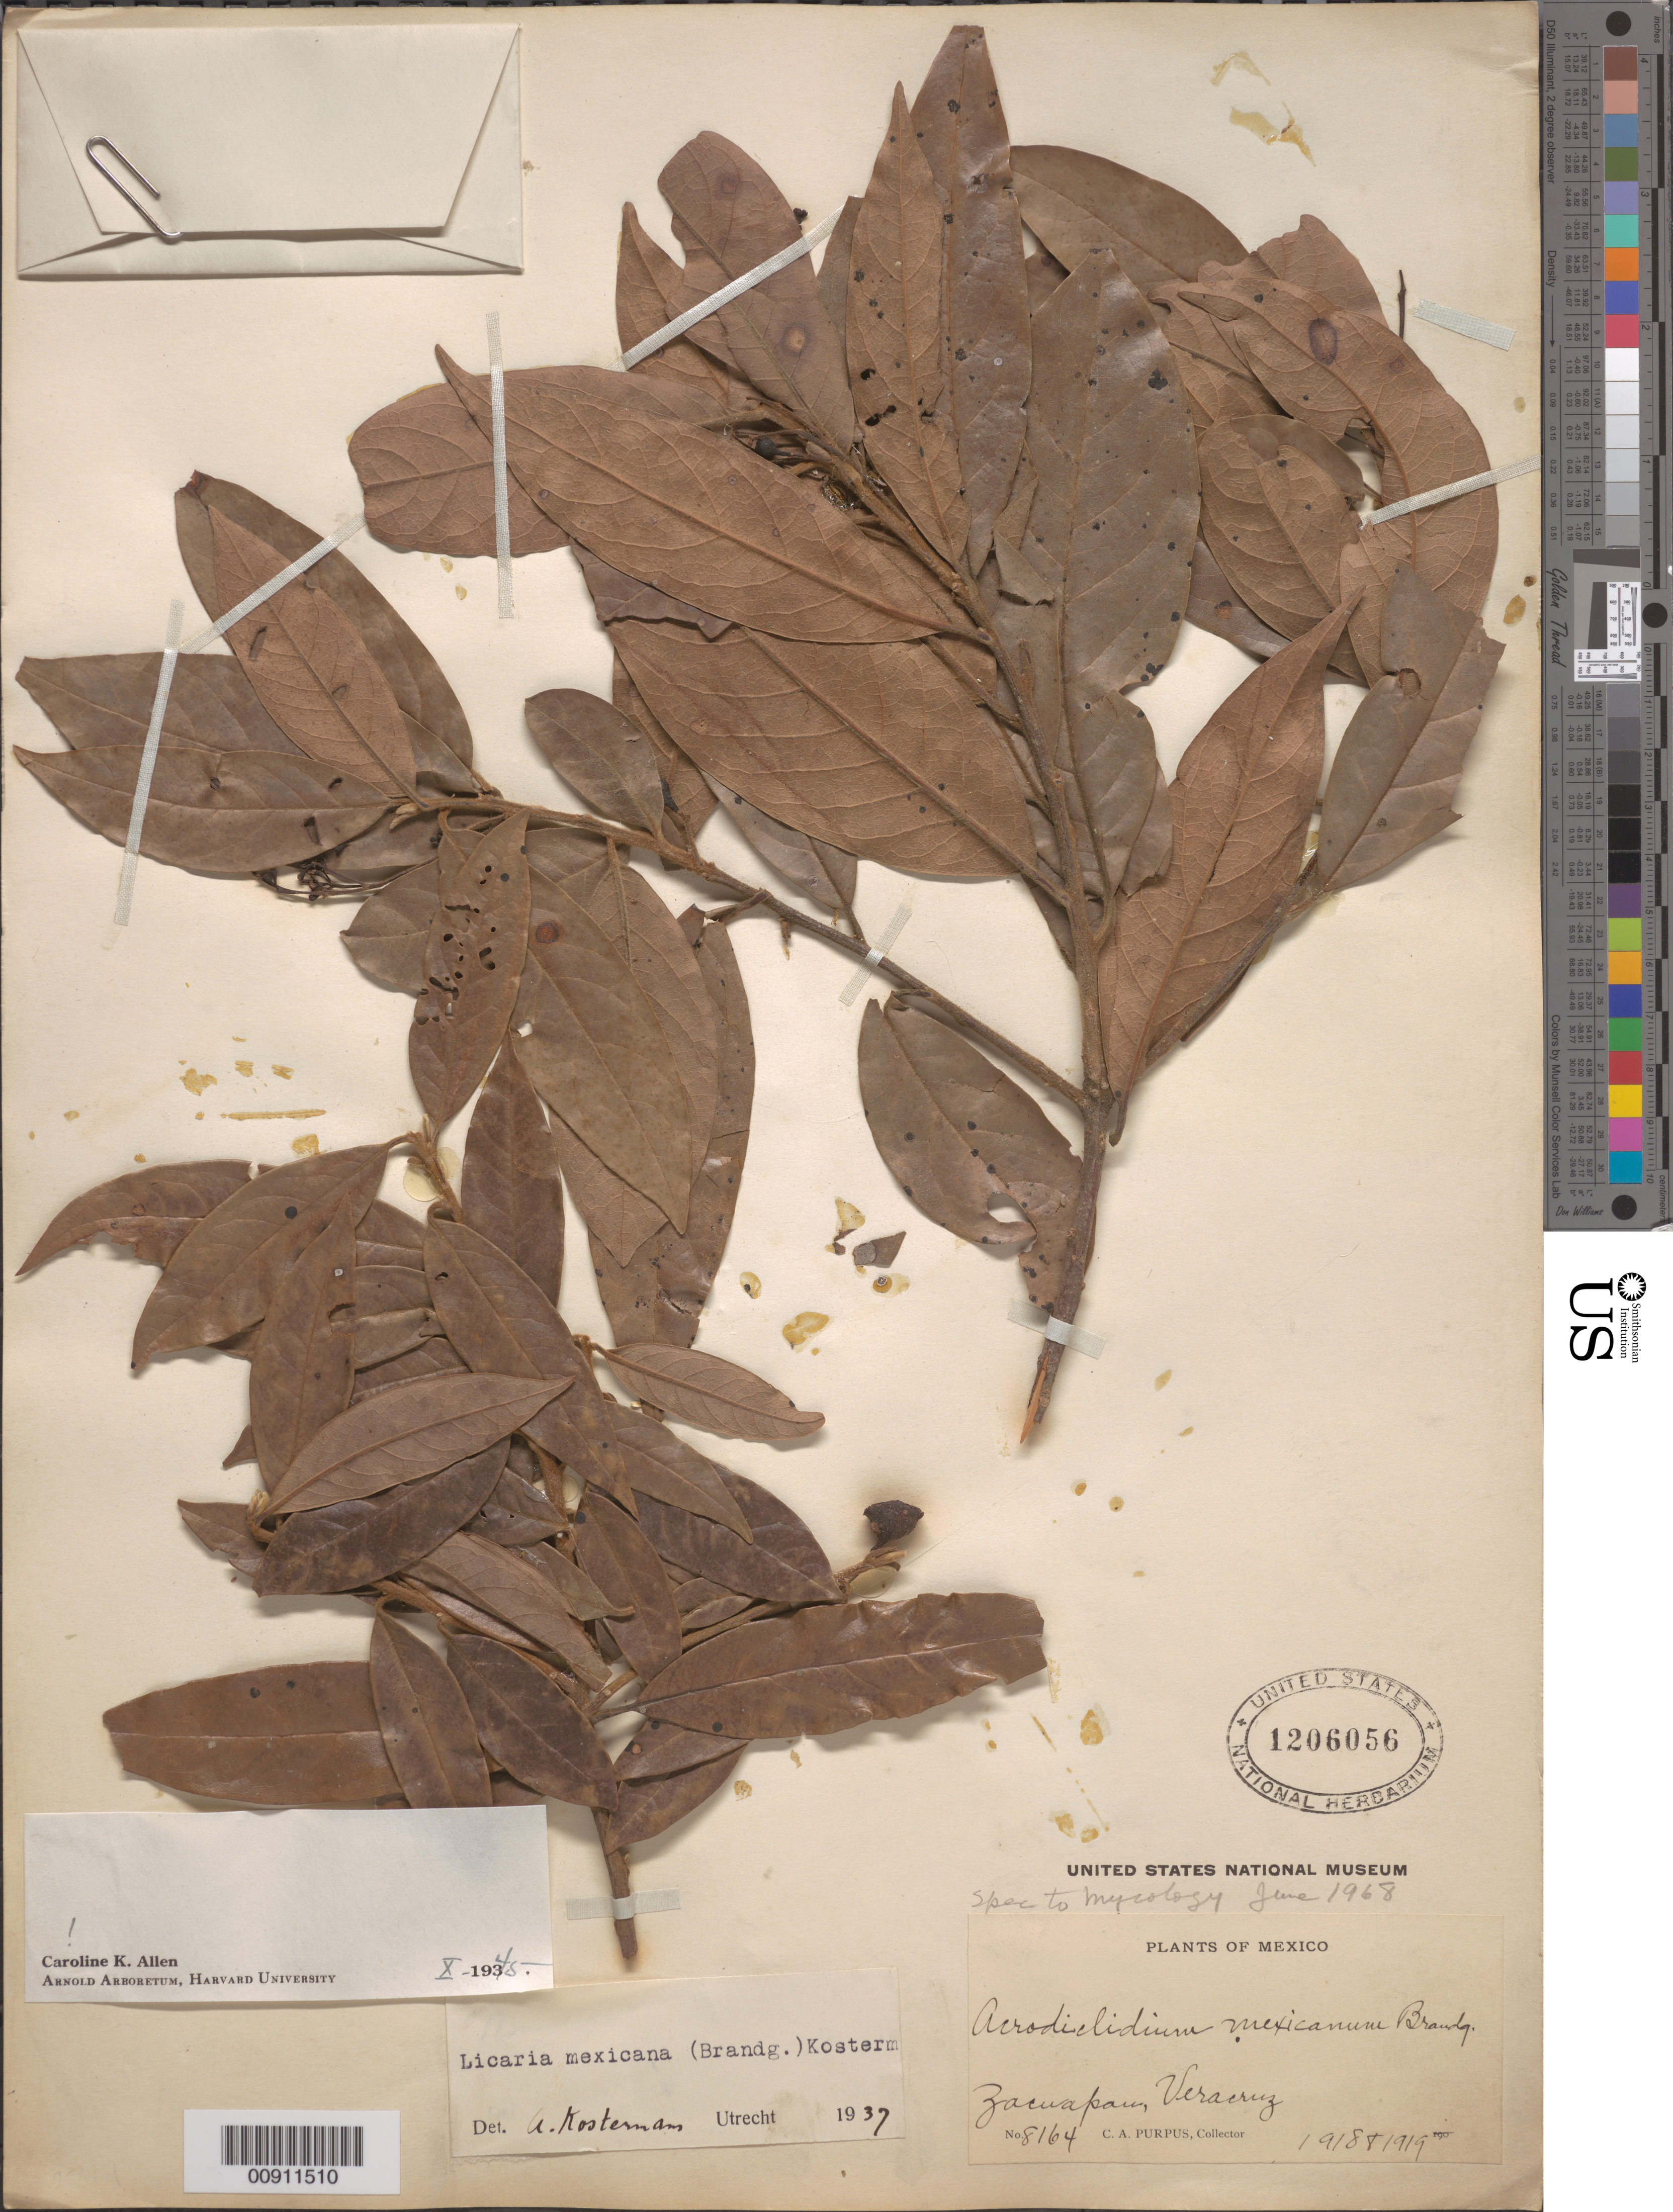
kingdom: Plantae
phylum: Tracheophyta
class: Magnoliopsida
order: Laurales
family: Lauraceae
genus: Licaria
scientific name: Licaria mexicana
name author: (Brandegee) Kosterm.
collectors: C. A. Purpus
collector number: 8164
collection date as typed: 1918 to -- --- 1919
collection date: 1918/1919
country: Mexico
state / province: Veracruz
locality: Zacuapan, Veracruz.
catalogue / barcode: US 1206056